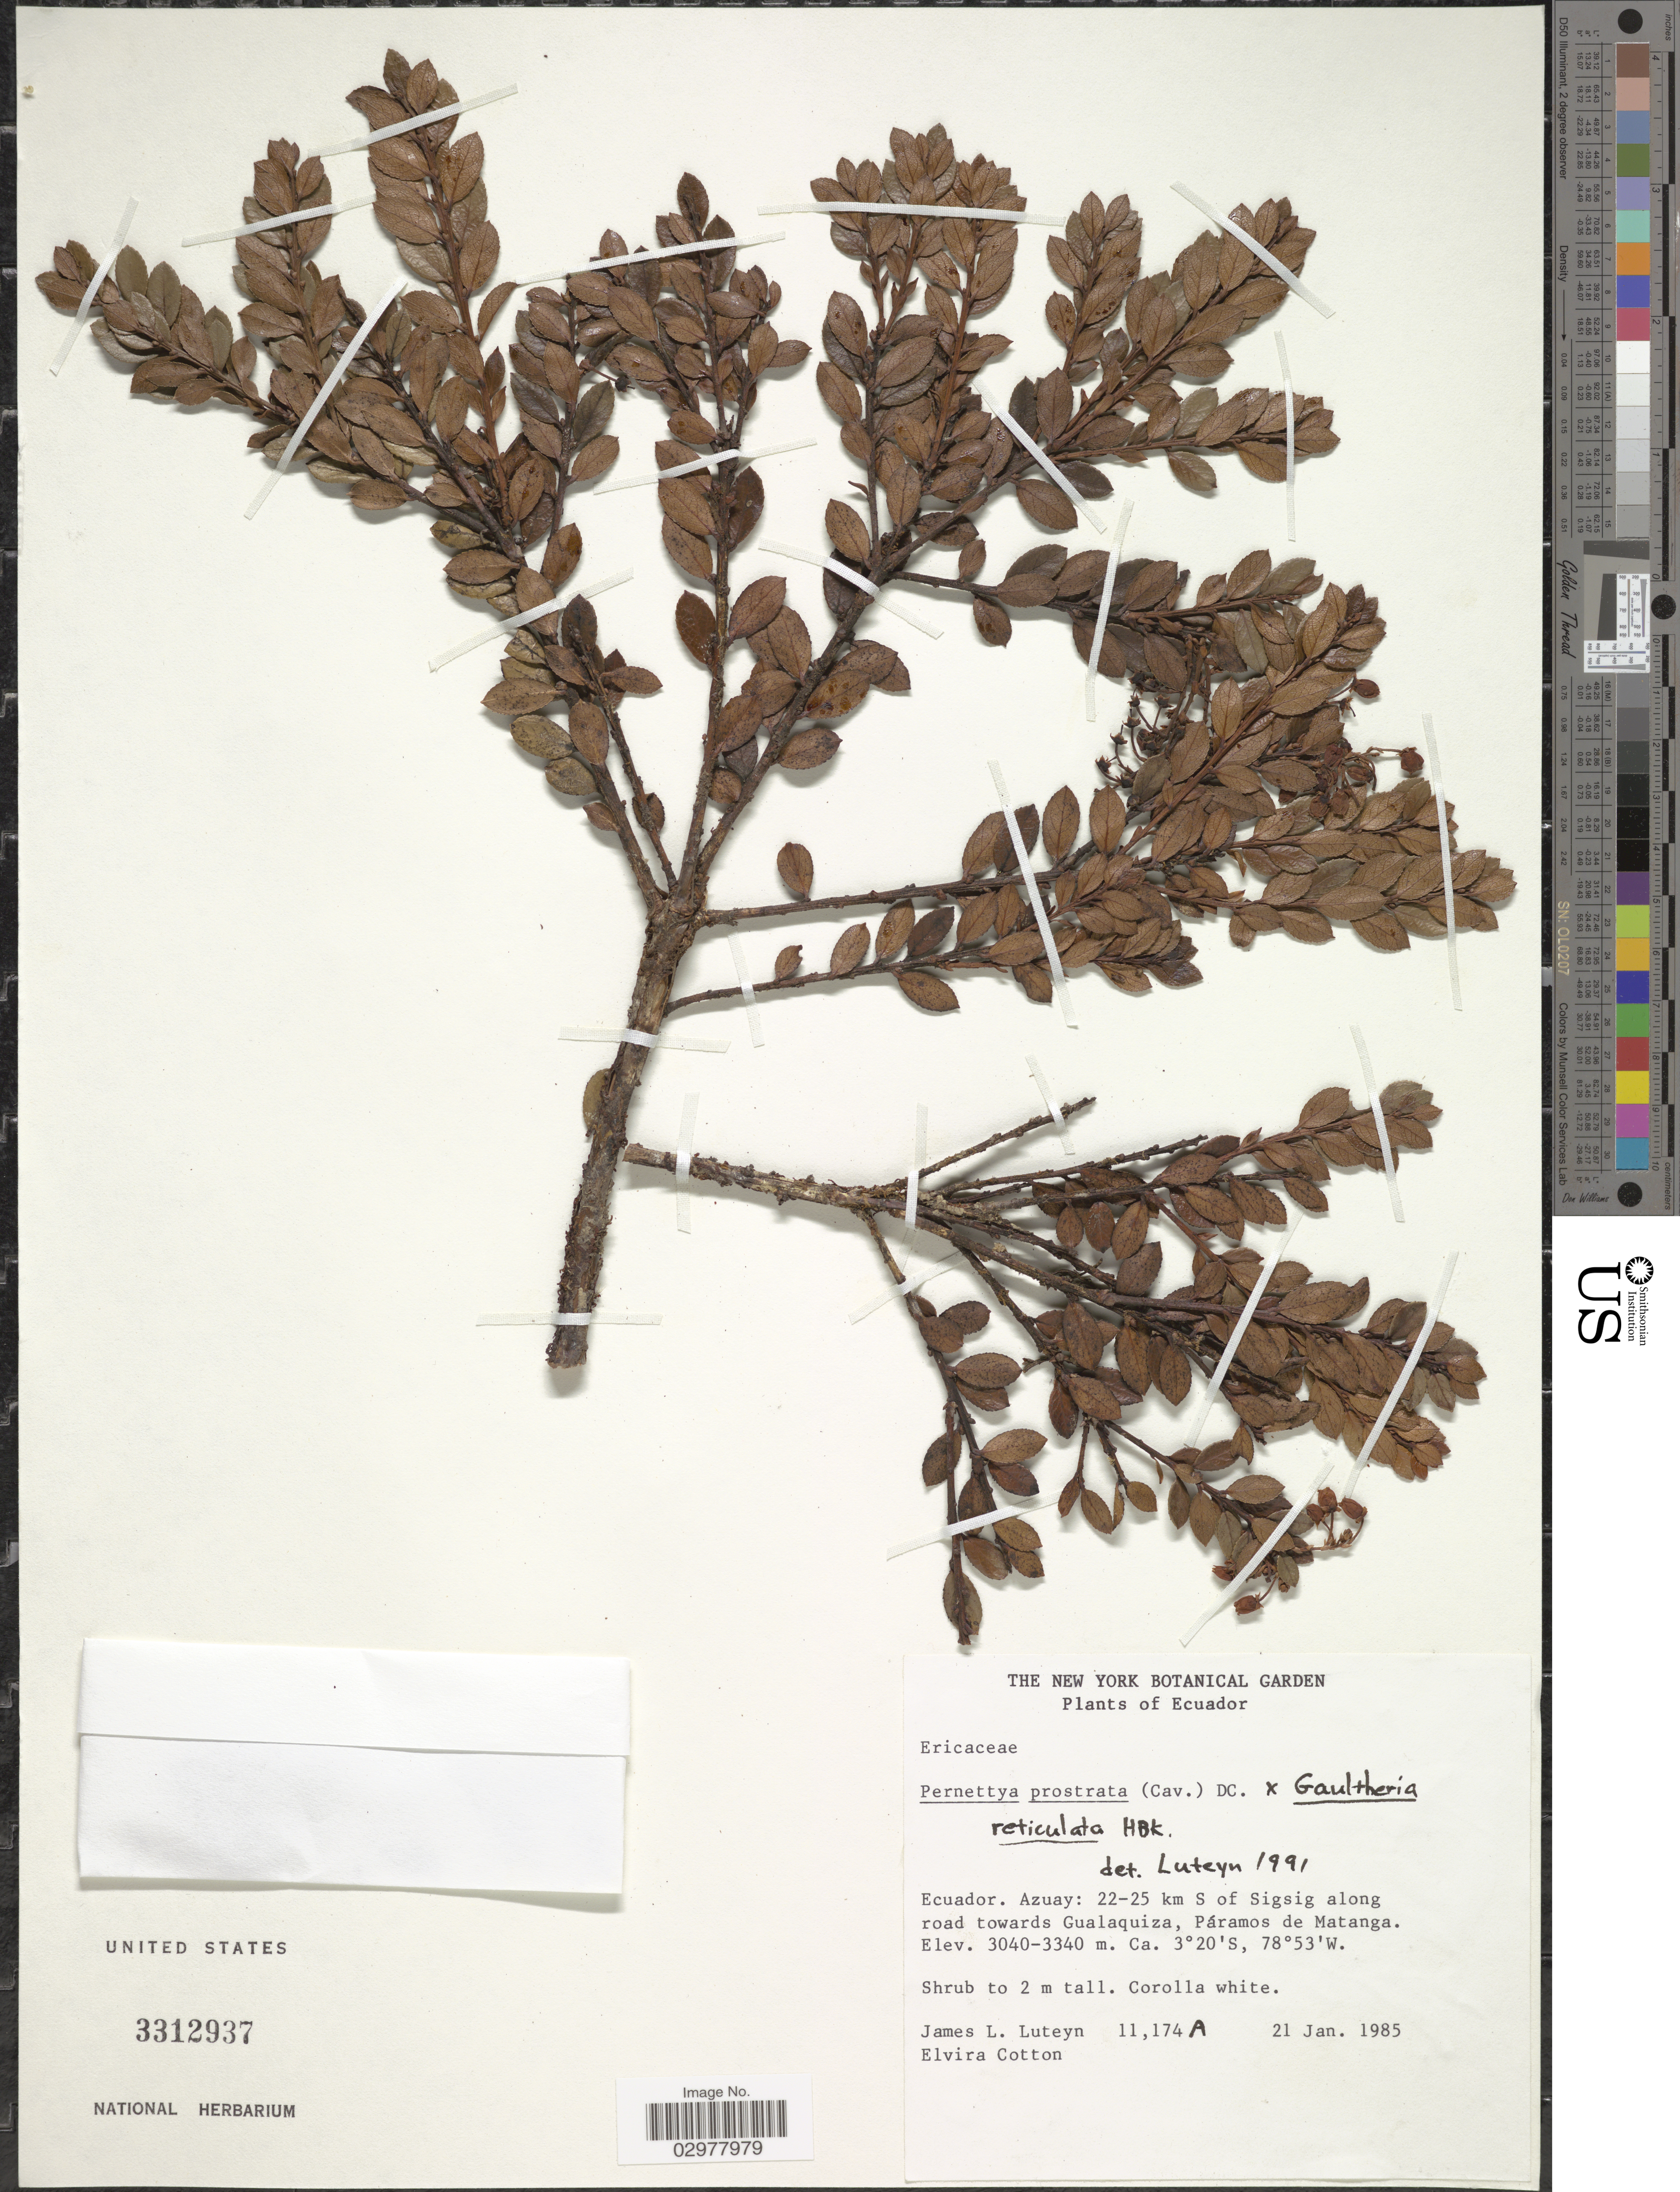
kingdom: Plantae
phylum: Tracheophyta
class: Magnoliopsida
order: Ericales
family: Ericaceae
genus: Pernettya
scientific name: Pernettya prostrata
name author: (Cav.) DC.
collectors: J. L. Luteyn & E. Cotton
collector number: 11174A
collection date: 1985-01-21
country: Ecuador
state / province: Azuay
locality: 22-25 km S of Sigsig along road towards Gualaquiza, Páramos de Matanga.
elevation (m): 3040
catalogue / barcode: US 3312937